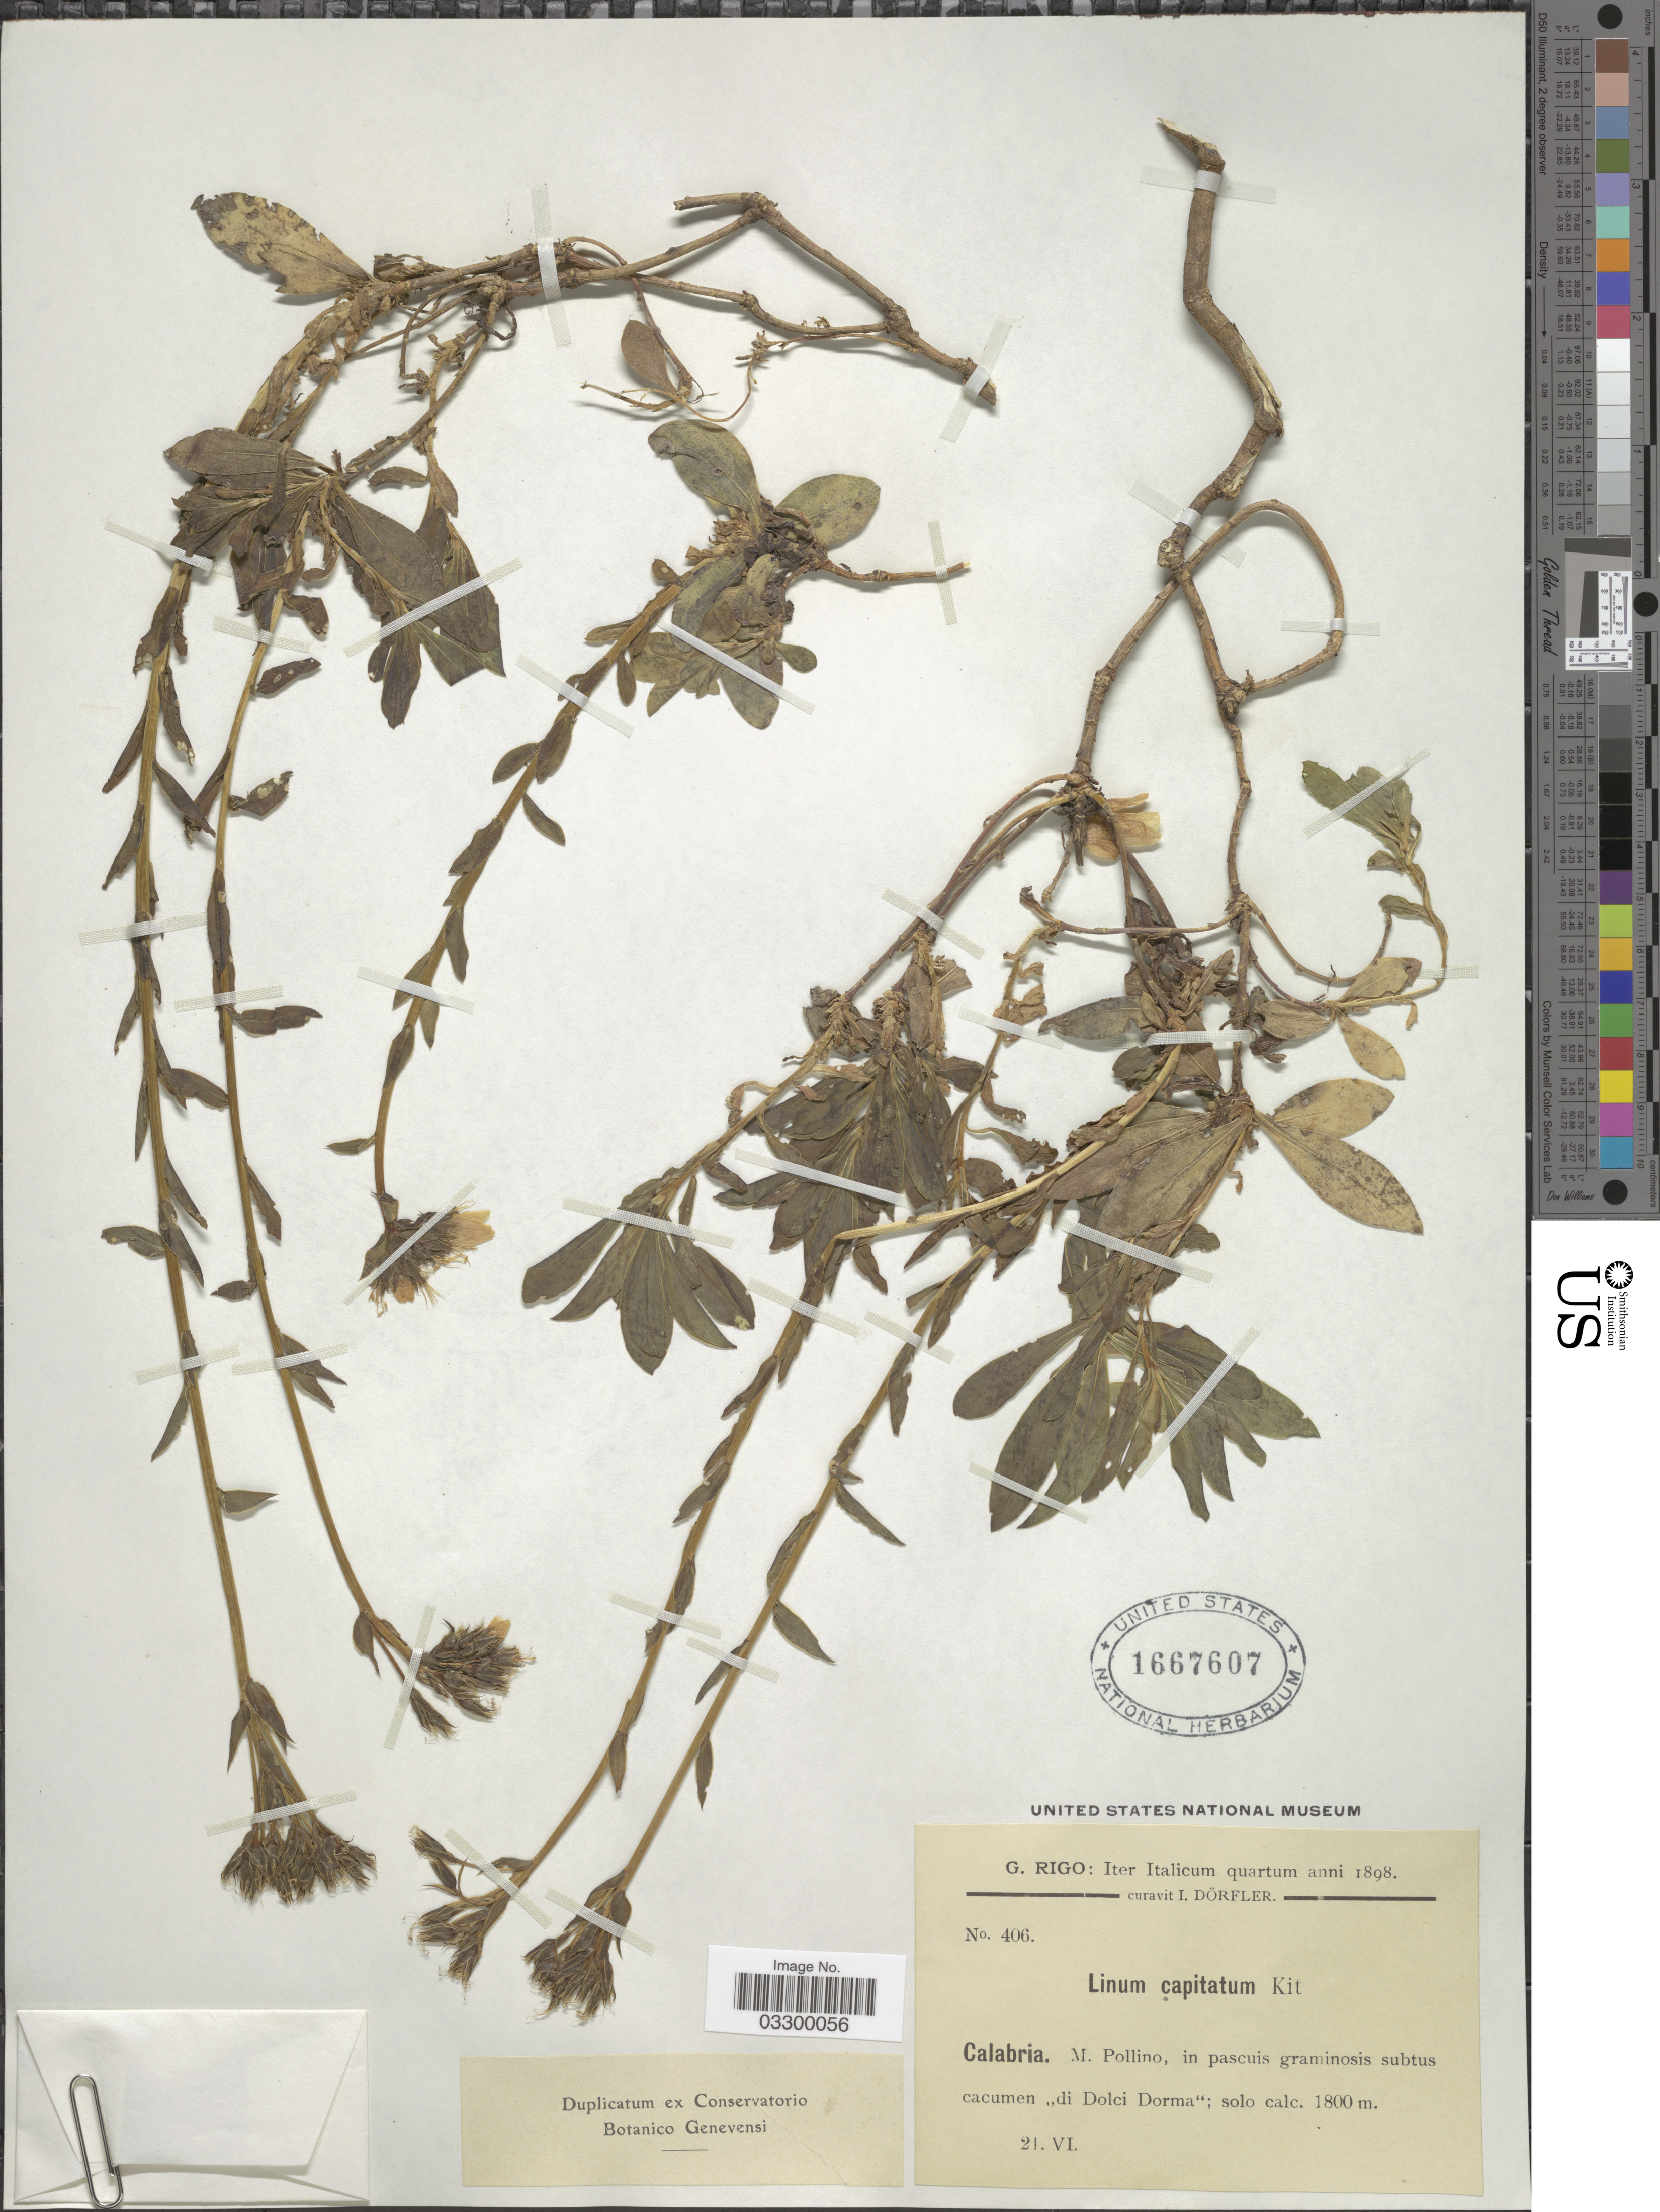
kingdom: Plantae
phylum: Tracheophyta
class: Magnoliopsida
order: Malpighiales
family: Linaceae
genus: Linum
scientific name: Linum capitatum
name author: Kit. ex Schult.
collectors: G. Rigo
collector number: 406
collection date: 1898-06-21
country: Italy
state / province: Calabria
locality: M. Pollino, in pascuis graminosis subtus cacumen "di Dolci Dorma".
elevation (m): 1800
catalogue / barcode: US 1667607